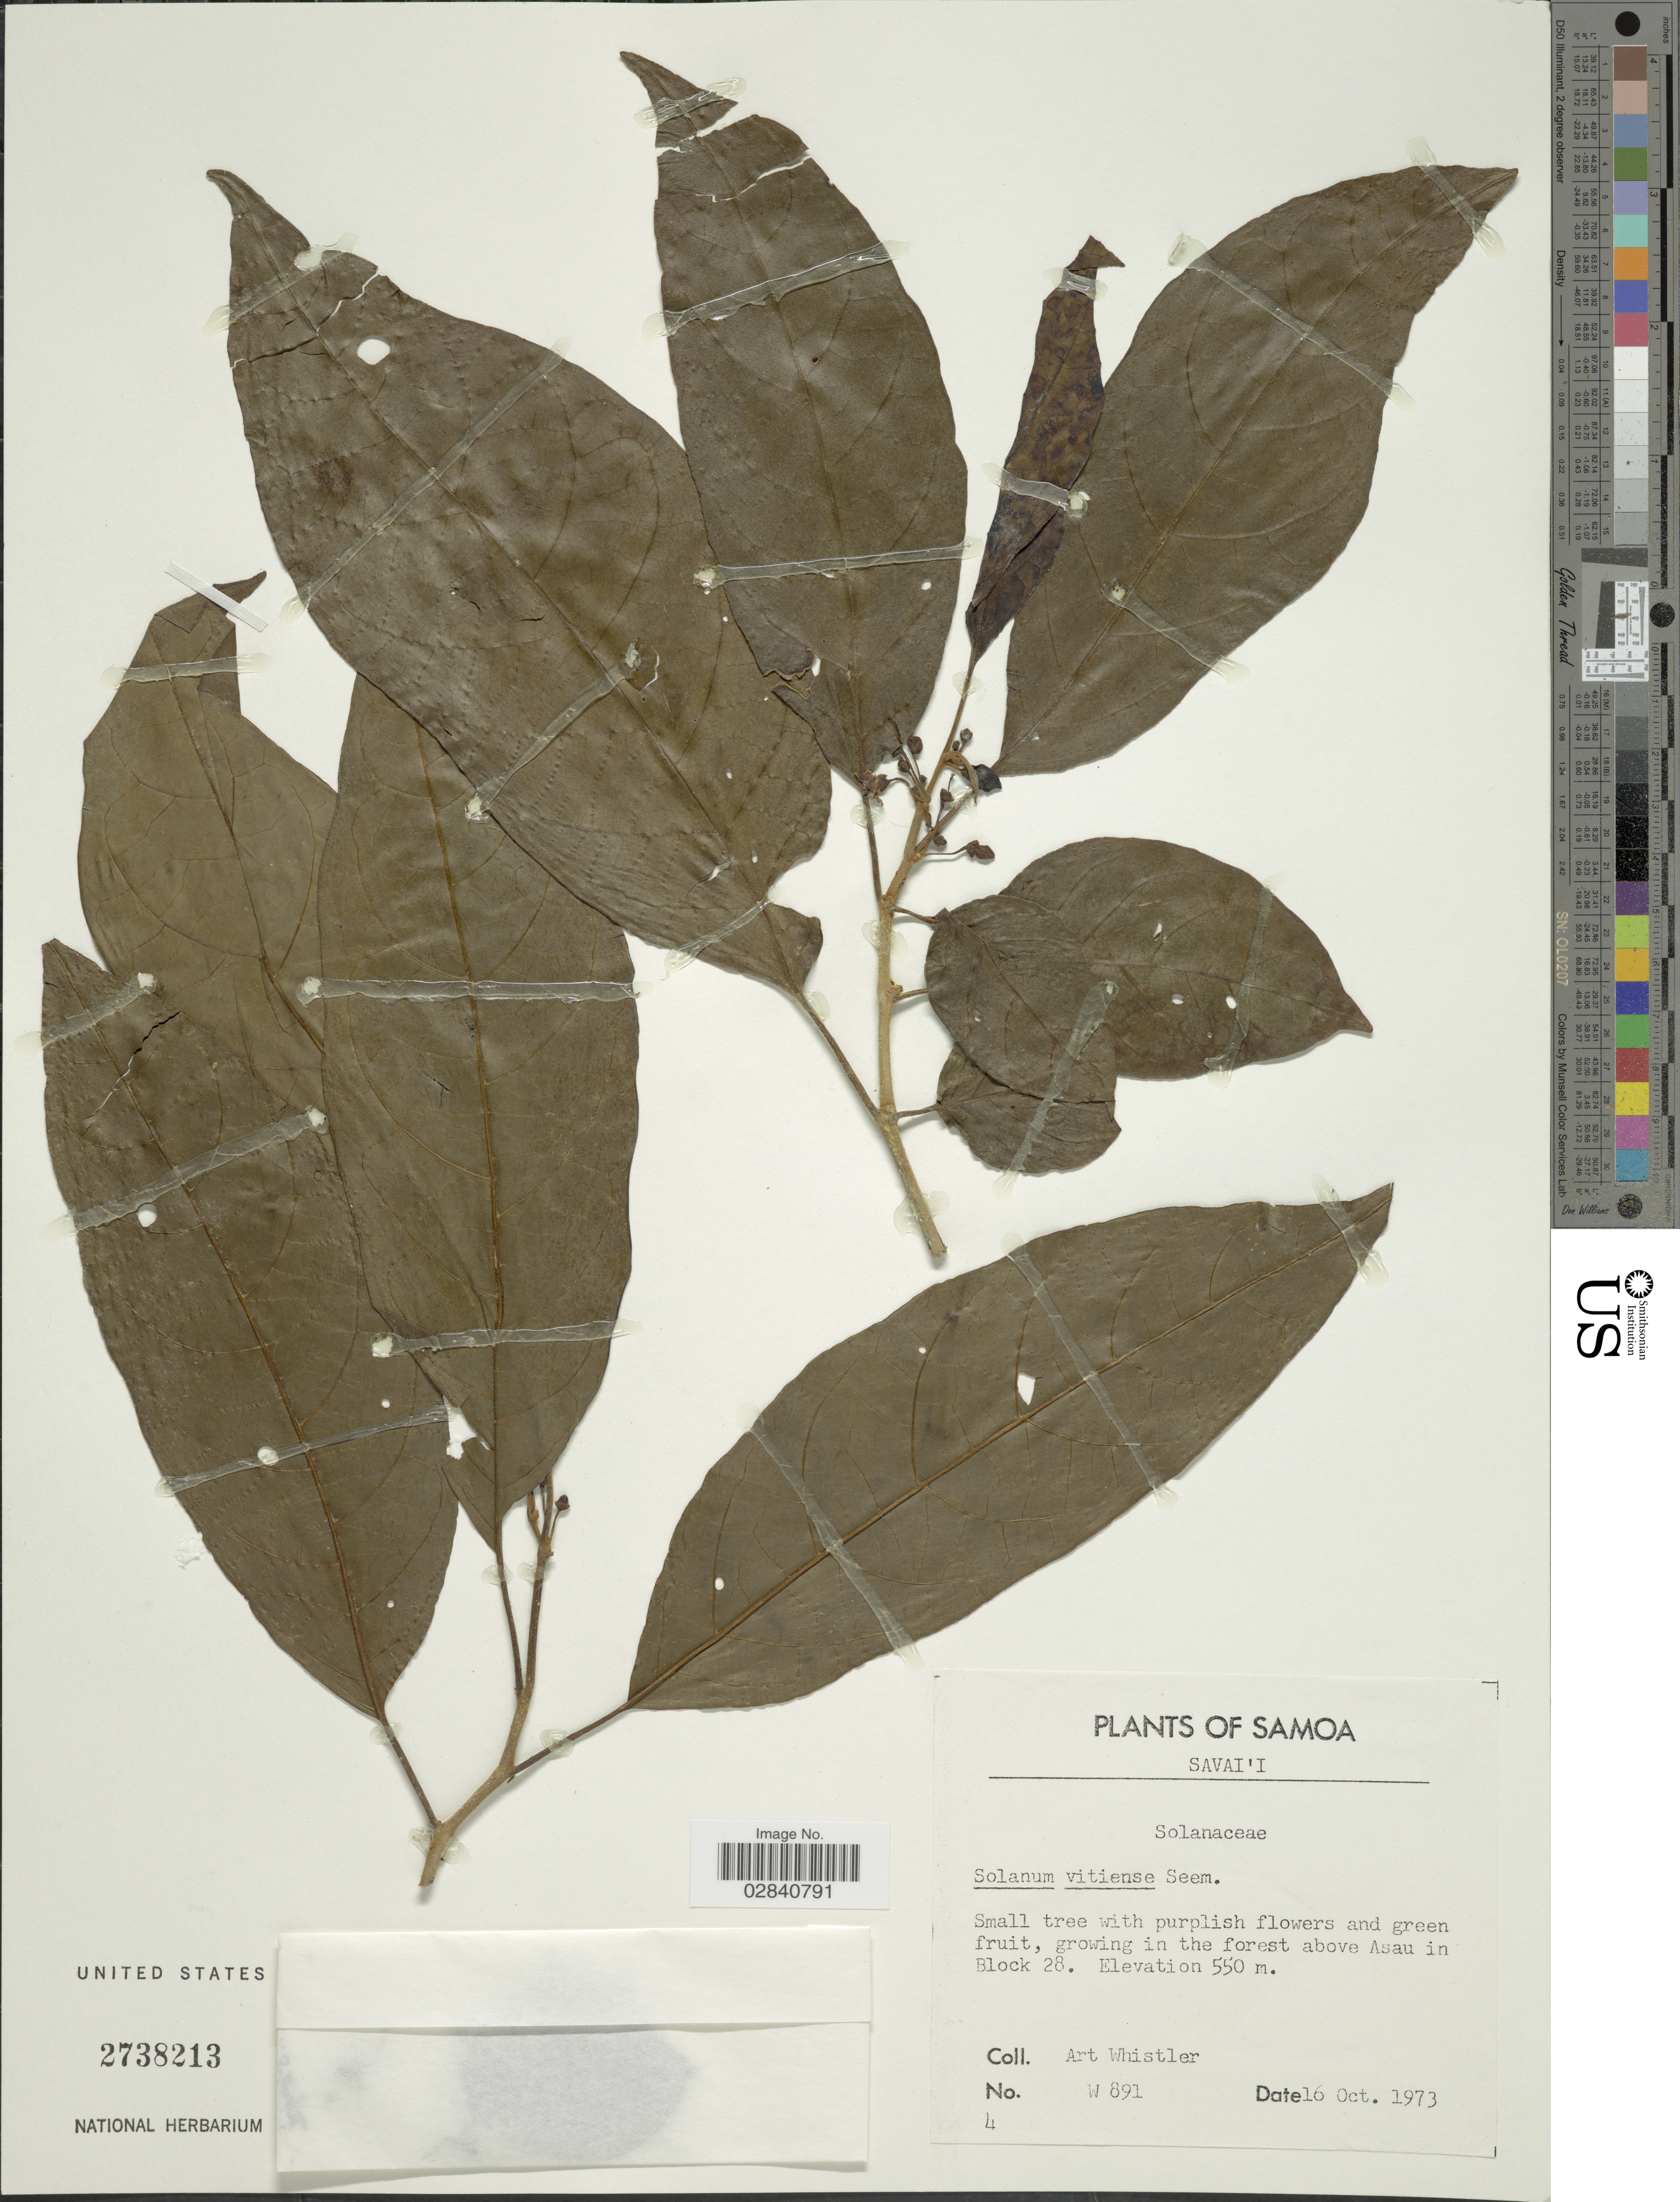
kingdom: Plantae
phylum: Tracheophyta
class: Magnoliopsida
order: Solanales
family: Solanaceae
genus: Lycianthes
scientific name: Lycianthes vitiensis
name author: (Seem.) A.R. Bean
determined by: Knapp, S. D.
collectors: A. Whistler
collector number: W891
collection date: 1973-10-16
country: Samoa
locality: Samoa. Savai'i. Growing in the forest above Asau in Block 28.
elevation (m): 550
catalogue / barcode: US 2738213